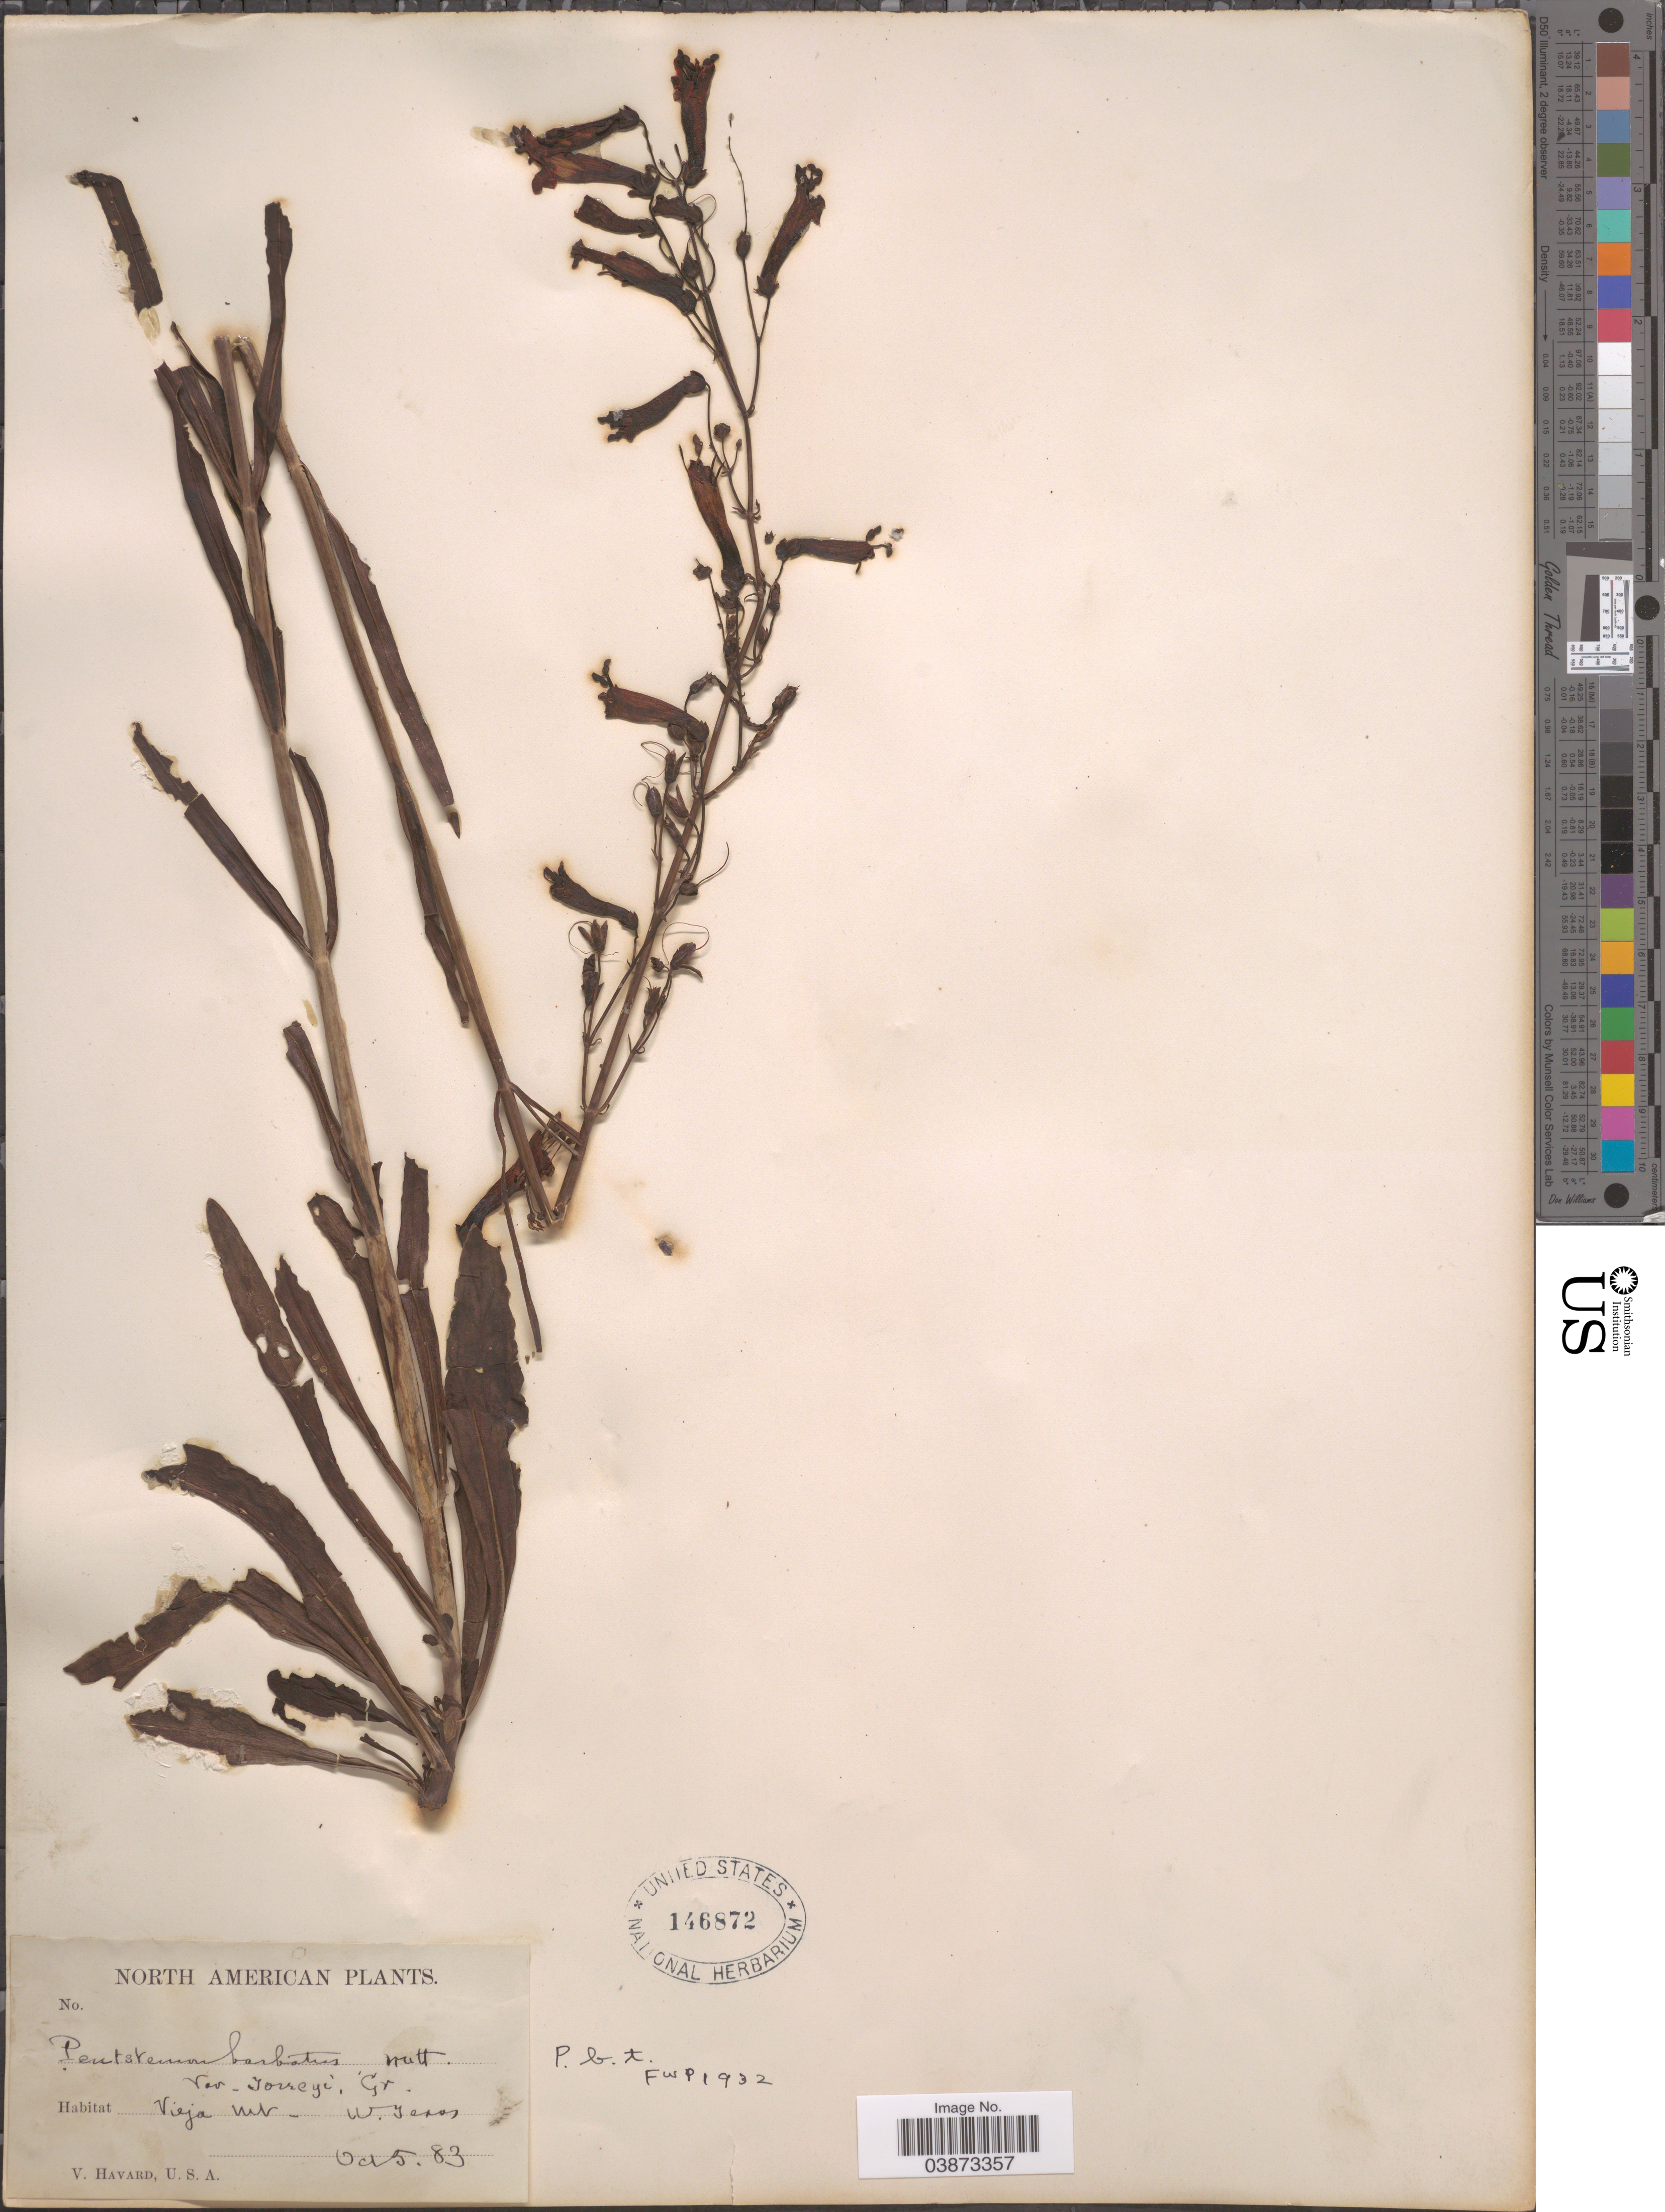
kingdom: Plantae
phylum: Tracheophyta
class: Magnoliopsida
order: Lamiales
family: Plantaginaceae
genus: Penstemon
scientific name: Penstemon barbatus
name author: (Cav.) Roth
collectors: V. Havard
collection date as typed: Transcribed d/m/y: 5/10/83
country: United States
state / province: Texas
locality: Vieja Mt. W. Texas.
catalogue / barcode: US 146872